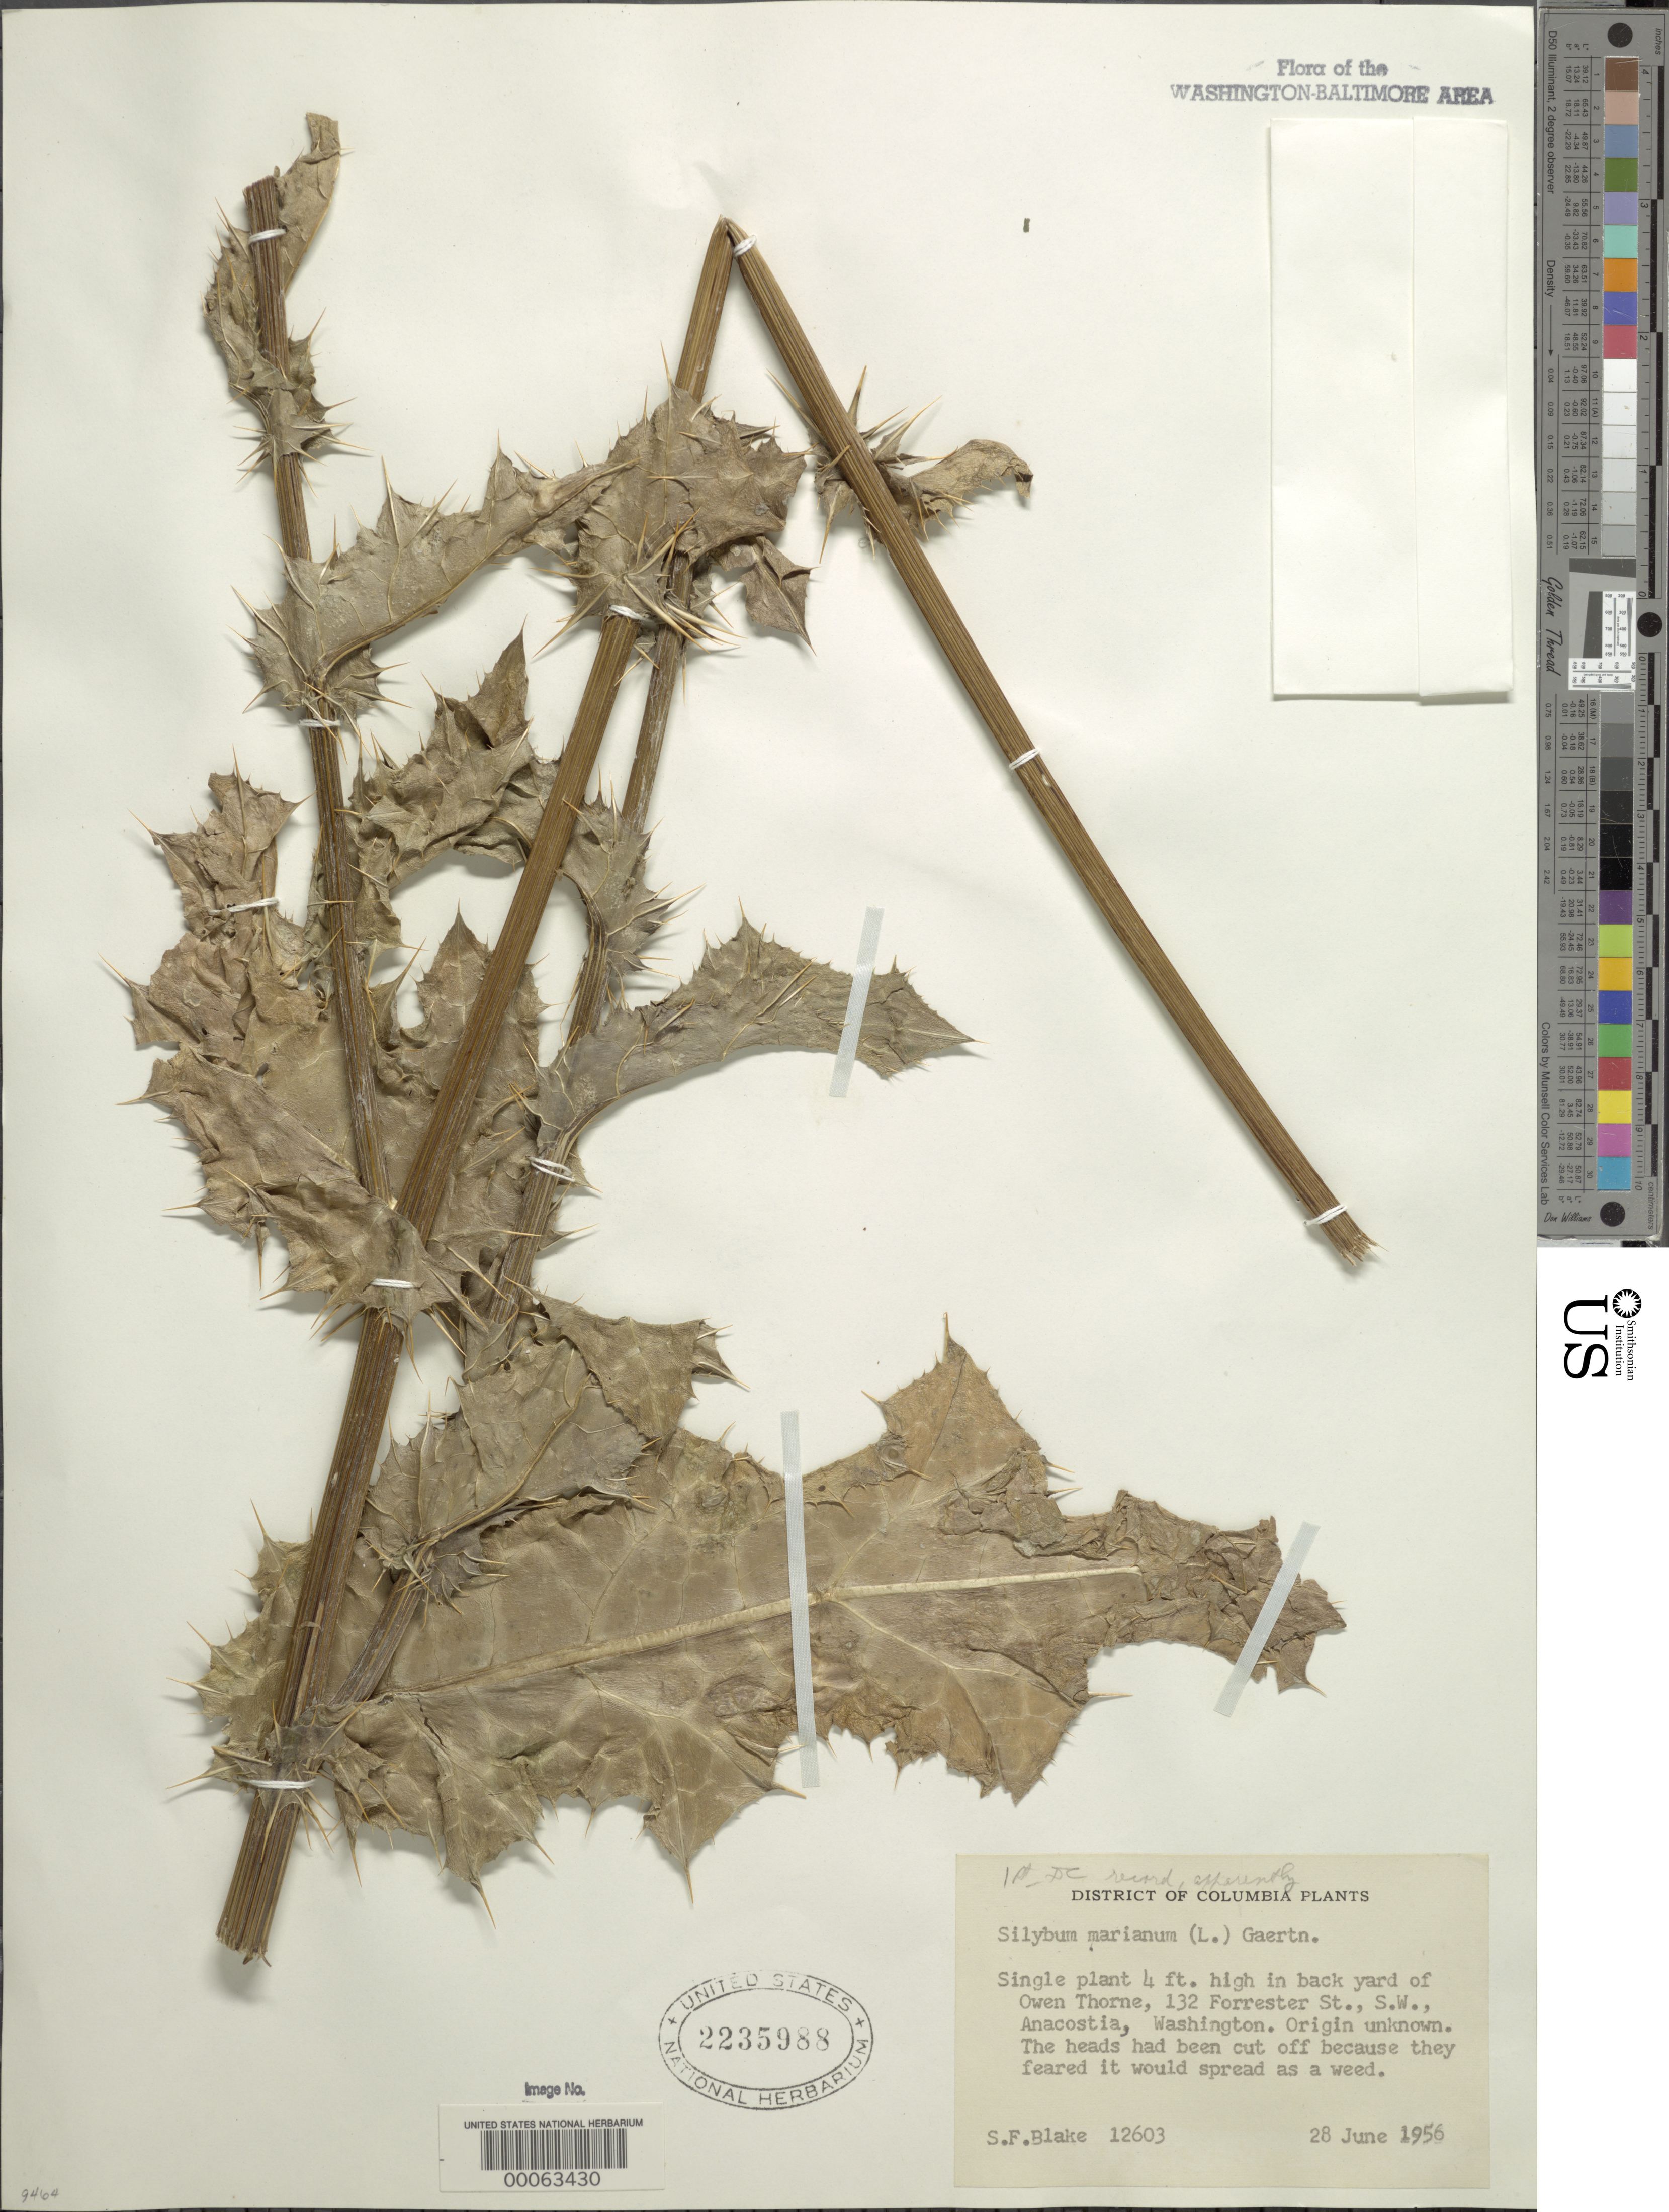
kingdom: Plantae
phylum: Tracheophyta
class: Magnoliopsida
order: Asterales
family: Asteraceae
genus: Silybum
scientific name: Silybum marianum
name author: (L.) Gaertn.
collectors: S. Blake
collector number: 12603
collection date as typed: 28 Jun 1956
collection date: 1956-06-28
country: United States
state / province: District of Columbia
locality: Anacostia Forrester St. SE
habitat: Yard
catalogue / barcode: US 2235988